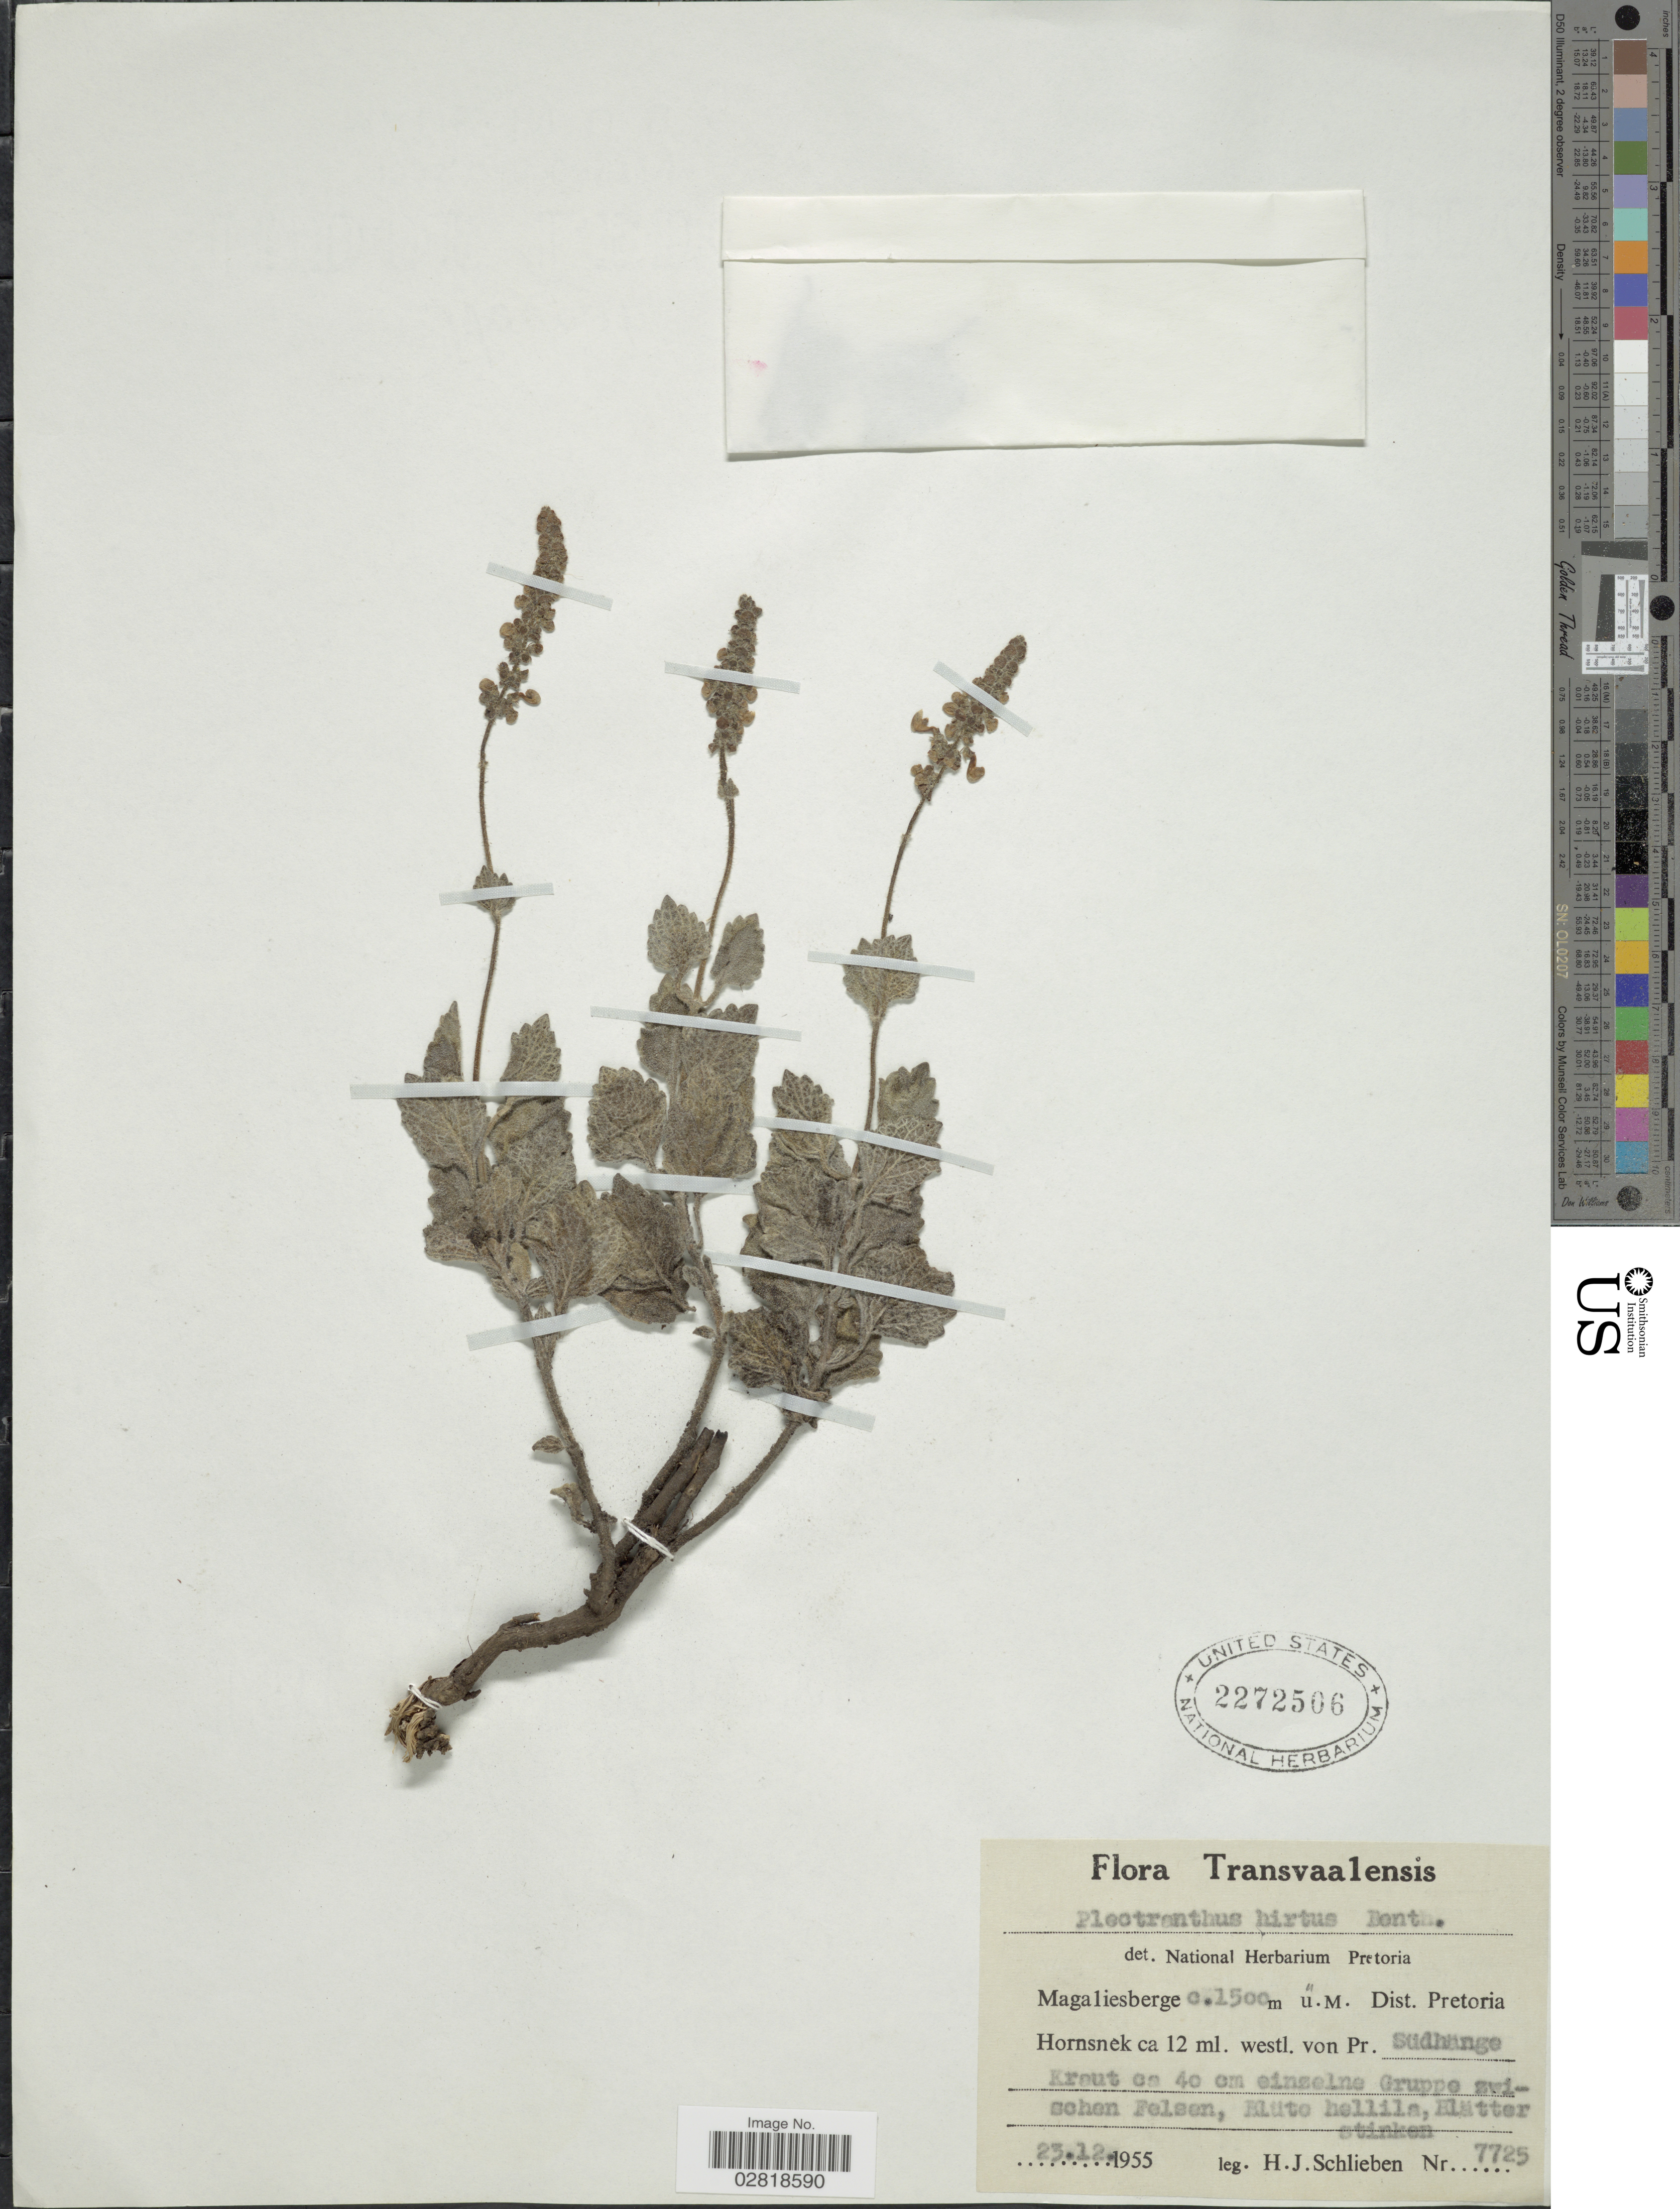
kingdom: Plantae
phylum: Tracheophyta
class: Magnoliopsida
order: Lamiales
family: Lamiaceae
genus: Plectranthus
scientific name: Plectranthus hirtus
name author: Benth.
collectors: H. J. Schlieben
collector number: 7725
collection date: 1955-12-23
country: South Africa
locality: Transvaalensis. Magaliesberge. Dist. Pretoria Hornsnek ca 12 ml. westl. von Pr. Südhänge.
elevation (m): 1500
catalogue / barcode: US 2272506